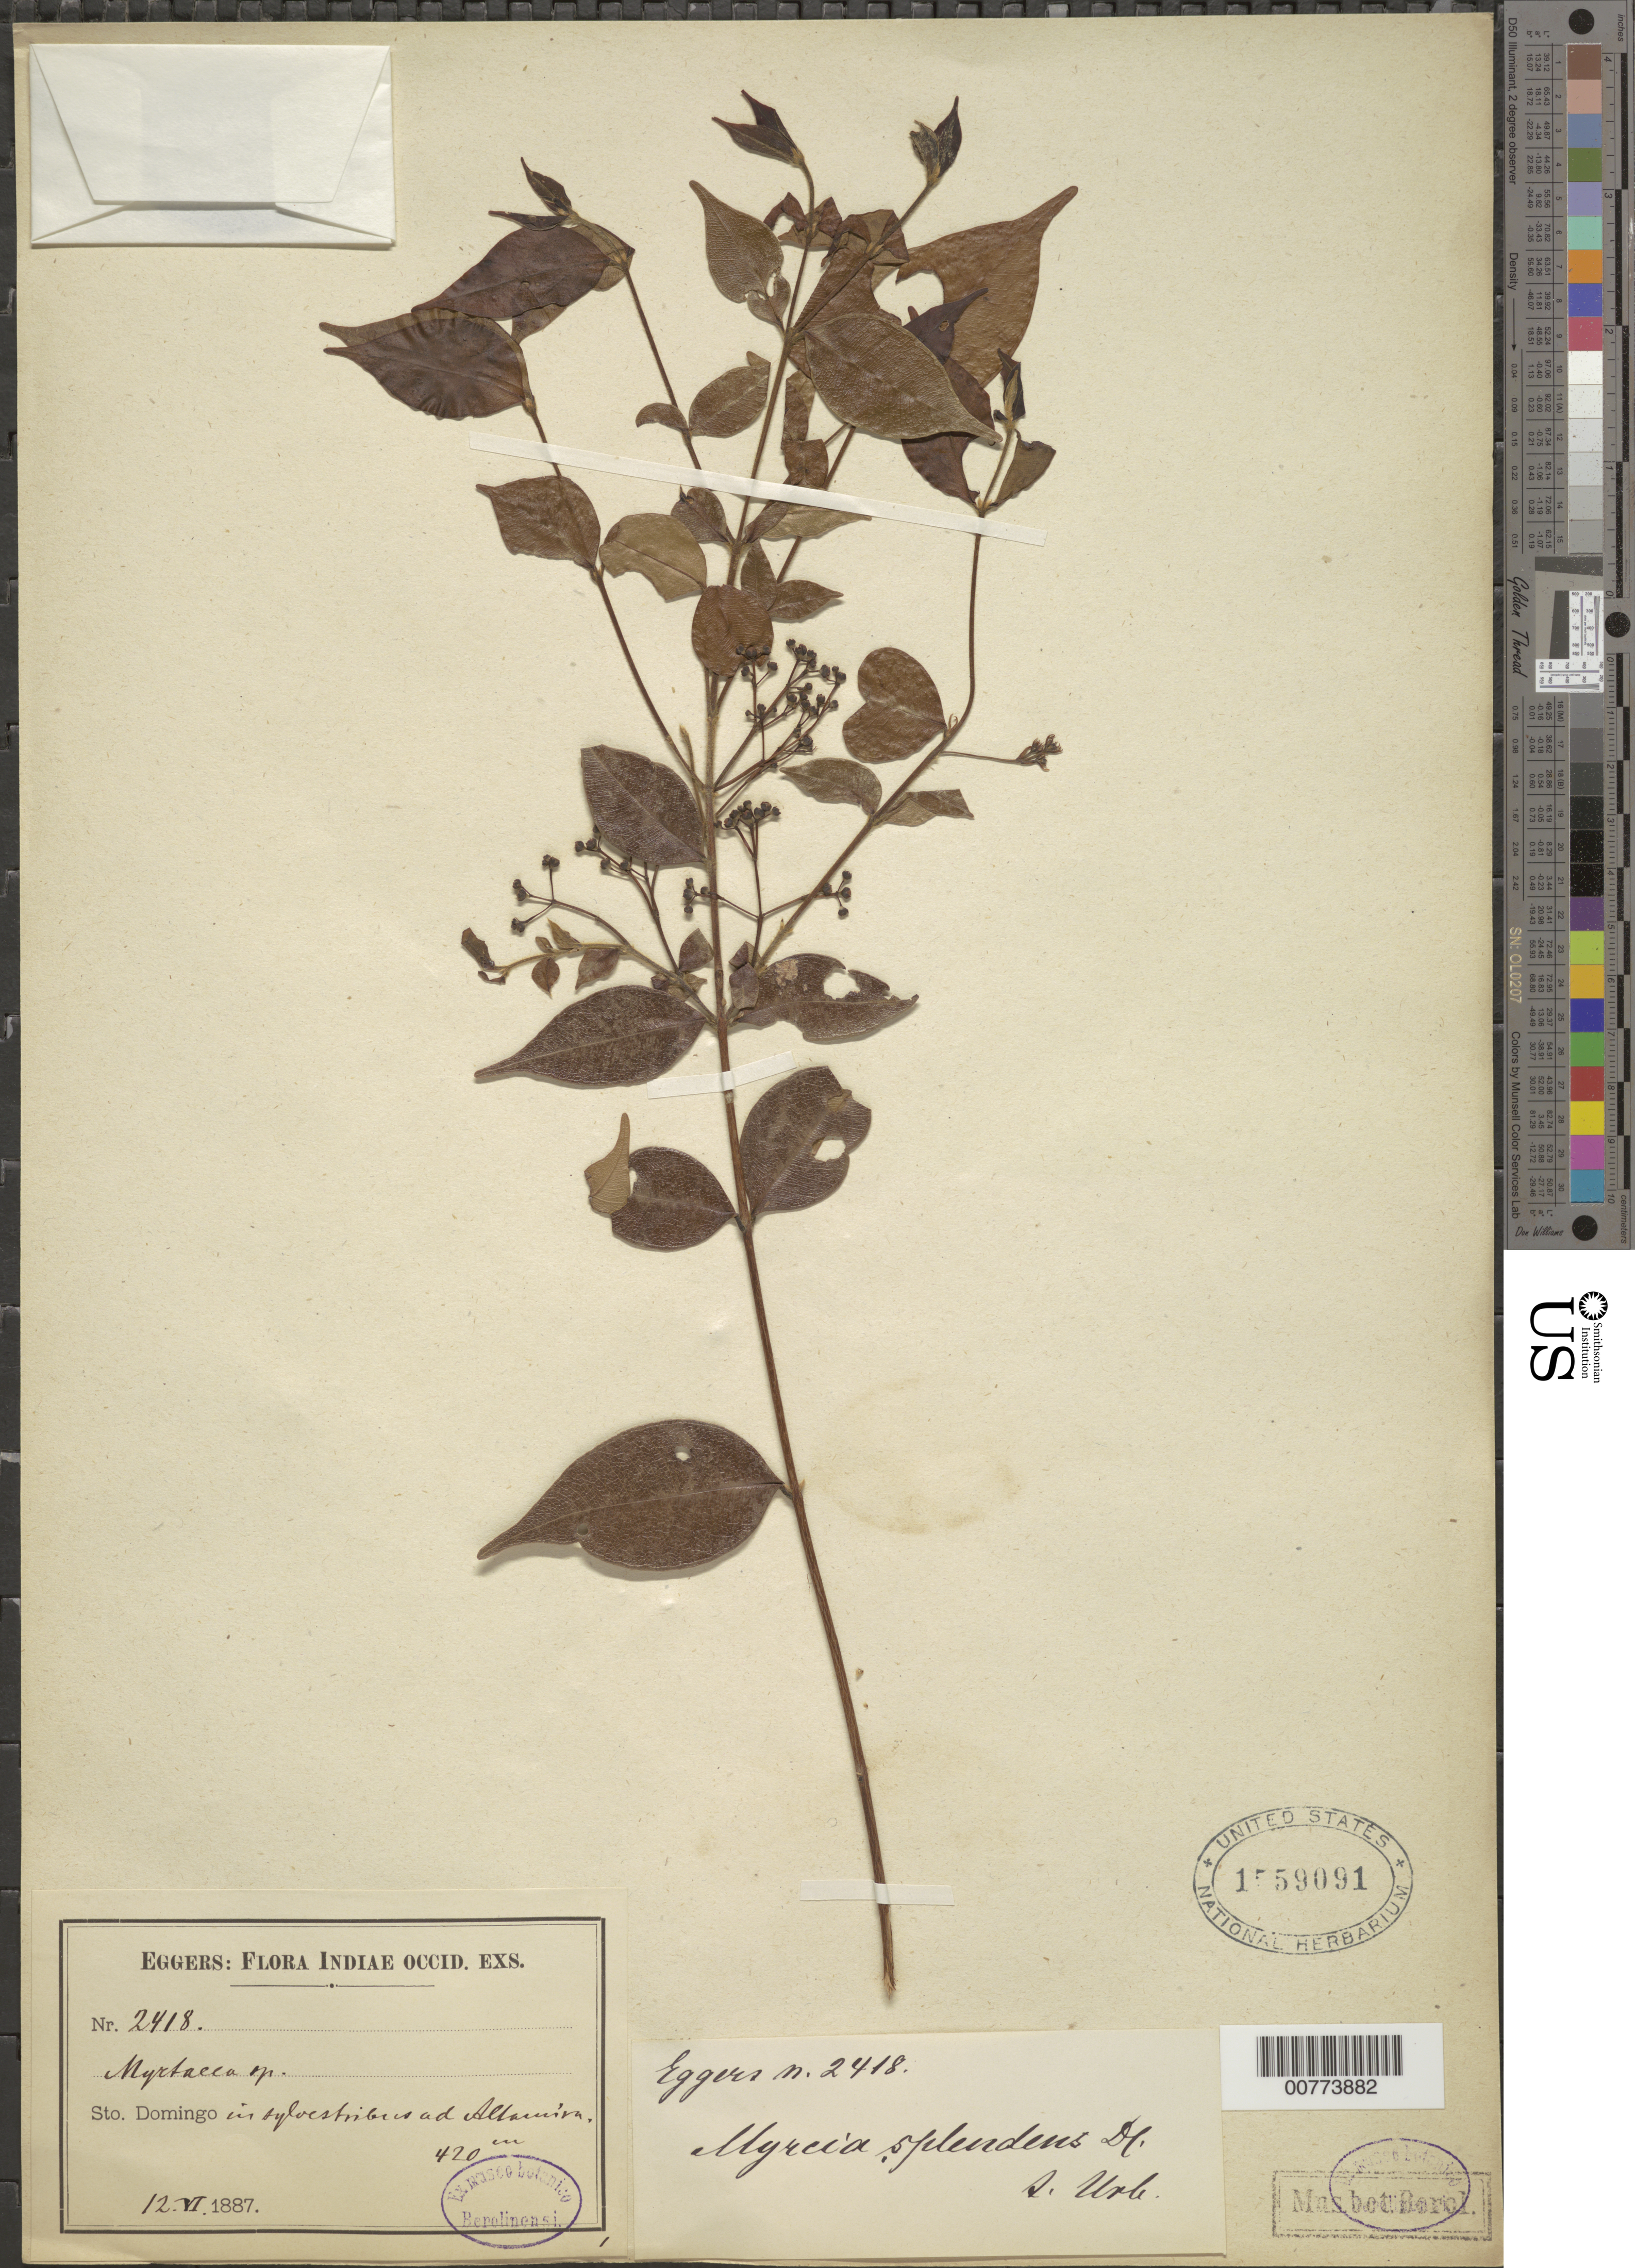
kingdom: Plantae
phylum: Tracheophyta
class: Magnoliopsida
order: Myrtales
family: Myrtaceae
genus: Myrcia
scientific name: Myrcia splendens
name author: (Sw.) DC.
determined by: Urban, Ignatz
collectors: H. F. A. von Eggers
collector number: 2418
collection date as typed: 12 Jun 1887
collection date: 1887-06-12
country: Dominican Republic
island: Hispaniola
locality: Altamira.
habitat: In "sylvistribis".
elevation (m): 420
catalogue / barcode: US 1559091